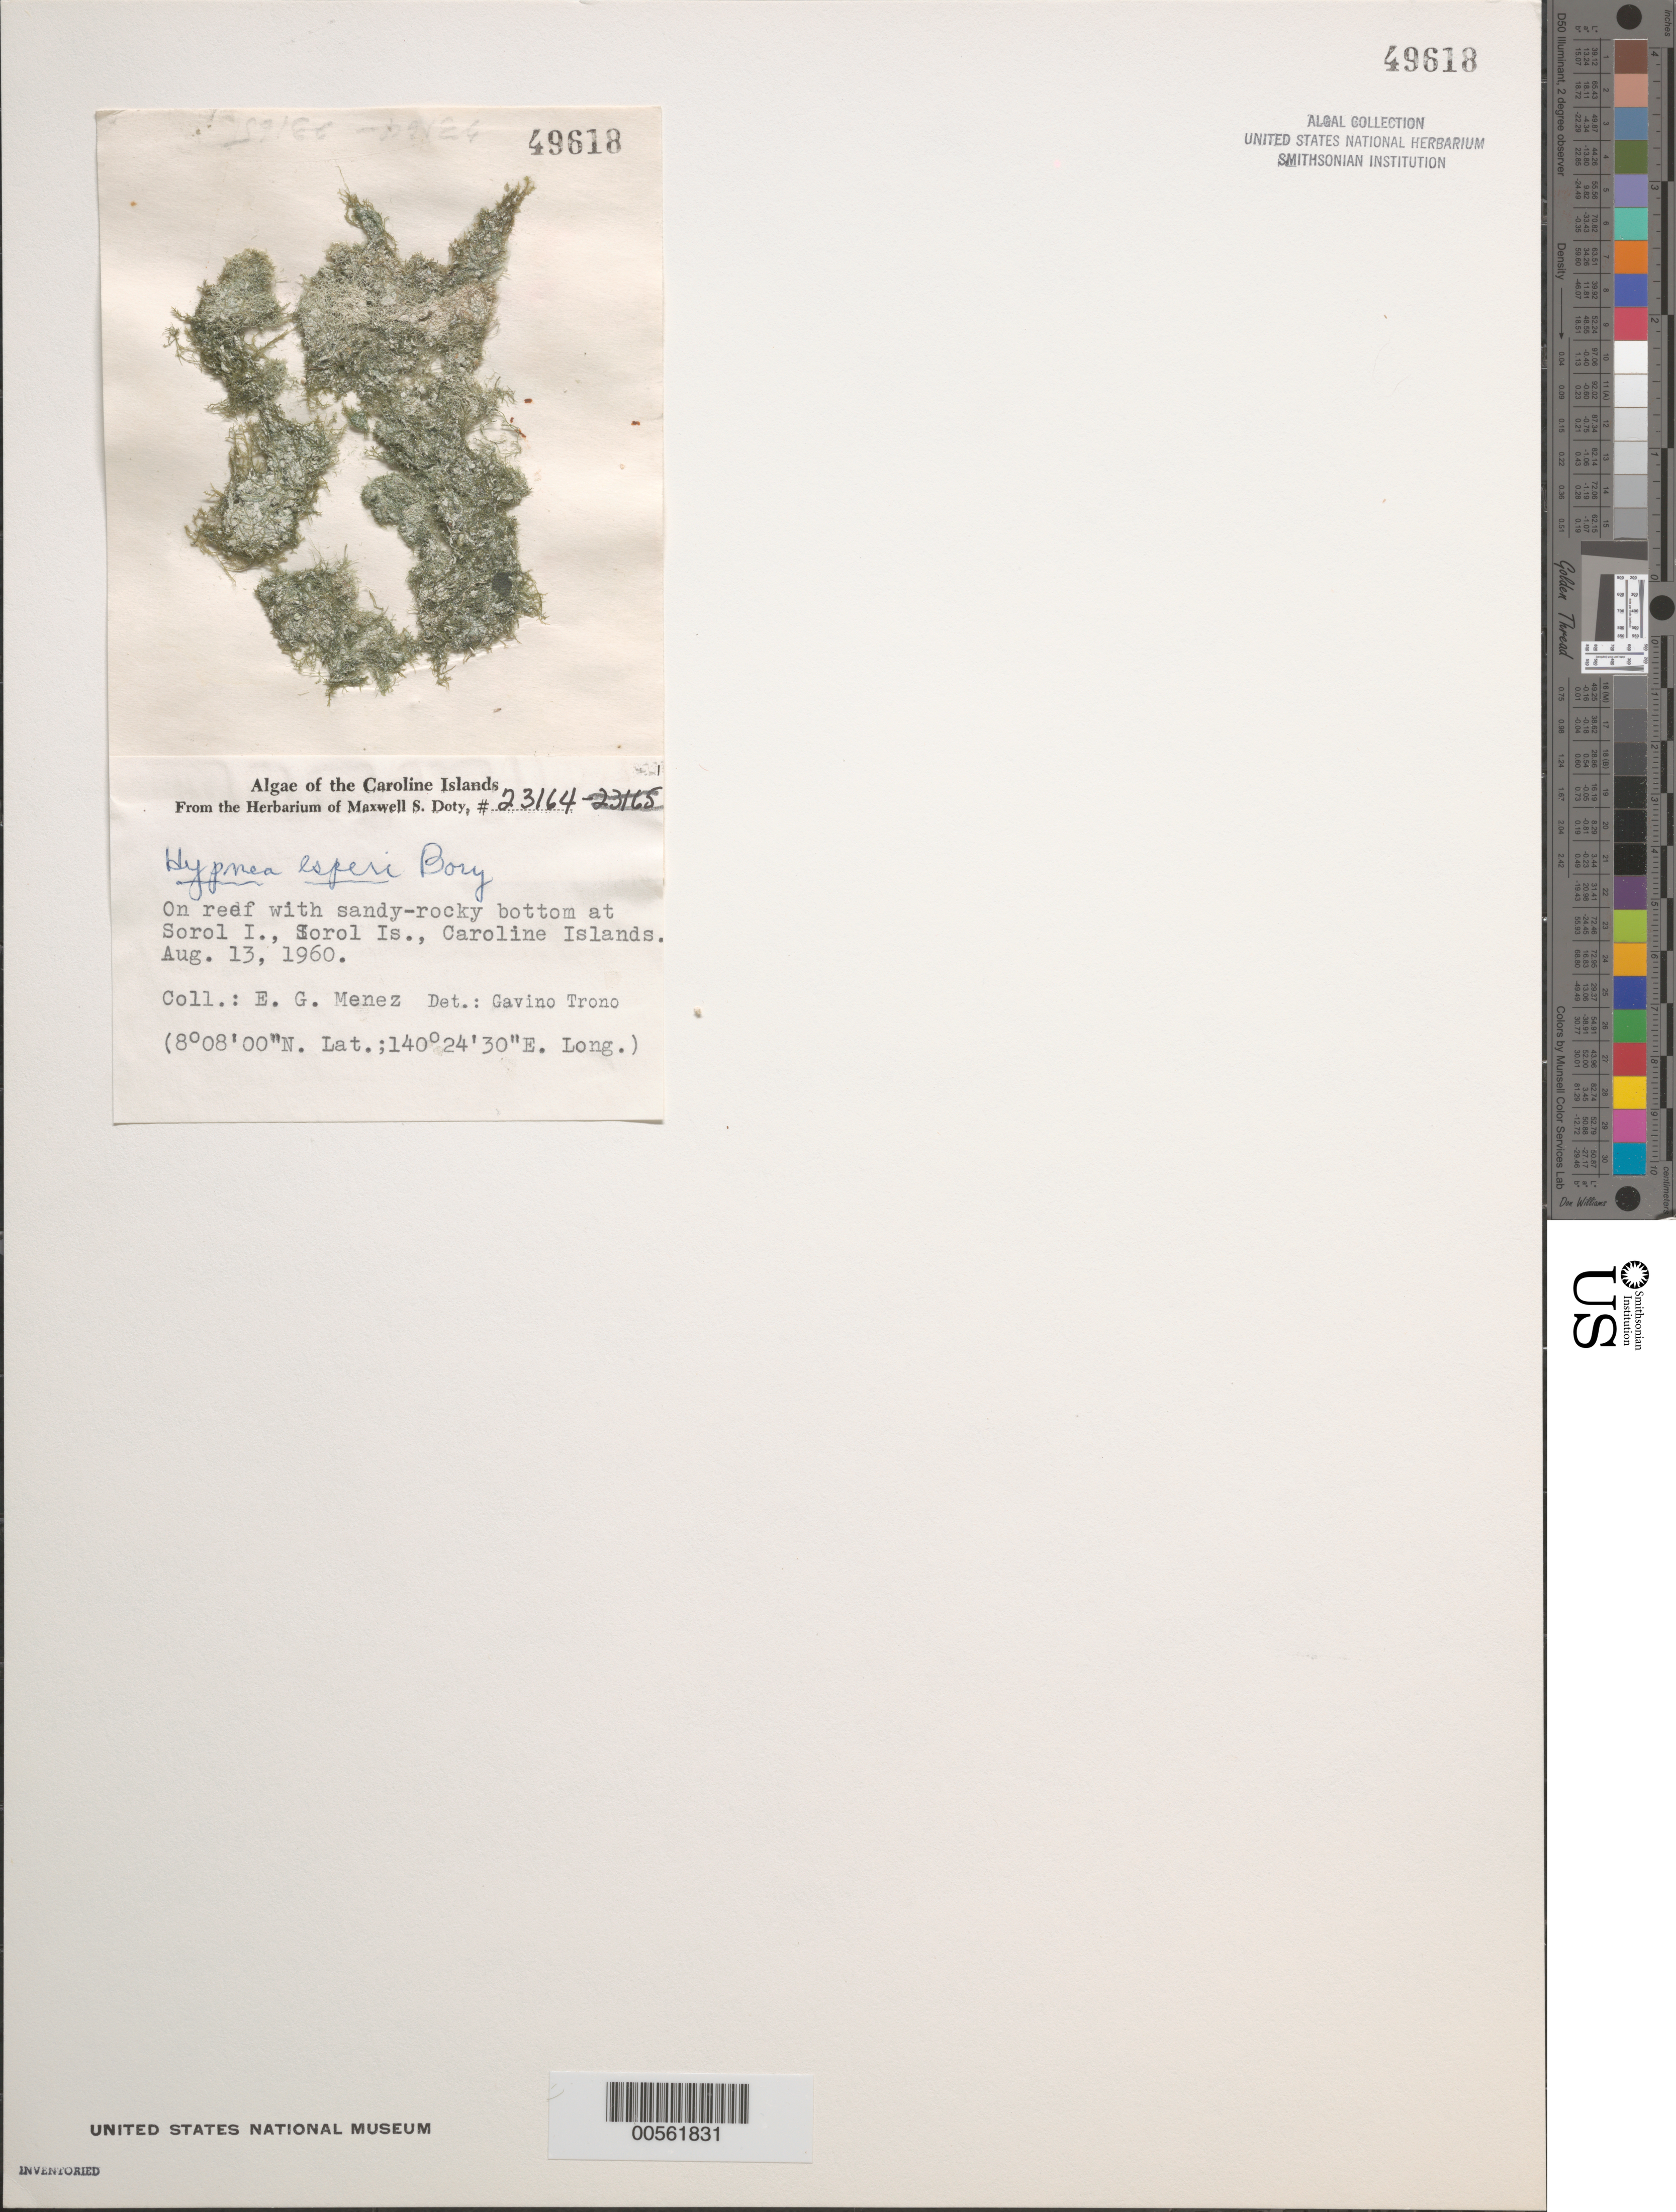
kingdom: Plantae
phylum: Rhodophyta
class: Florideophyceae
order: Gigartinales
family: Cystocloniaceae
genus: Hypnea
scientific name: Hypnea esperi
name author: Bory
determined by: Trono, Gavino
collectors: Meñez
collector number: MSD 23164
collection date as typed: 13 Aug 1960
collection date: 1960-08-13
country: Micronesia, Federated States of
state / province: Yap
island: Sorol Atoll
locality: Sorel Islet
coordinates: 8 08' 00" N, 140 24' 30" E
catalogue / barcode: US 49618